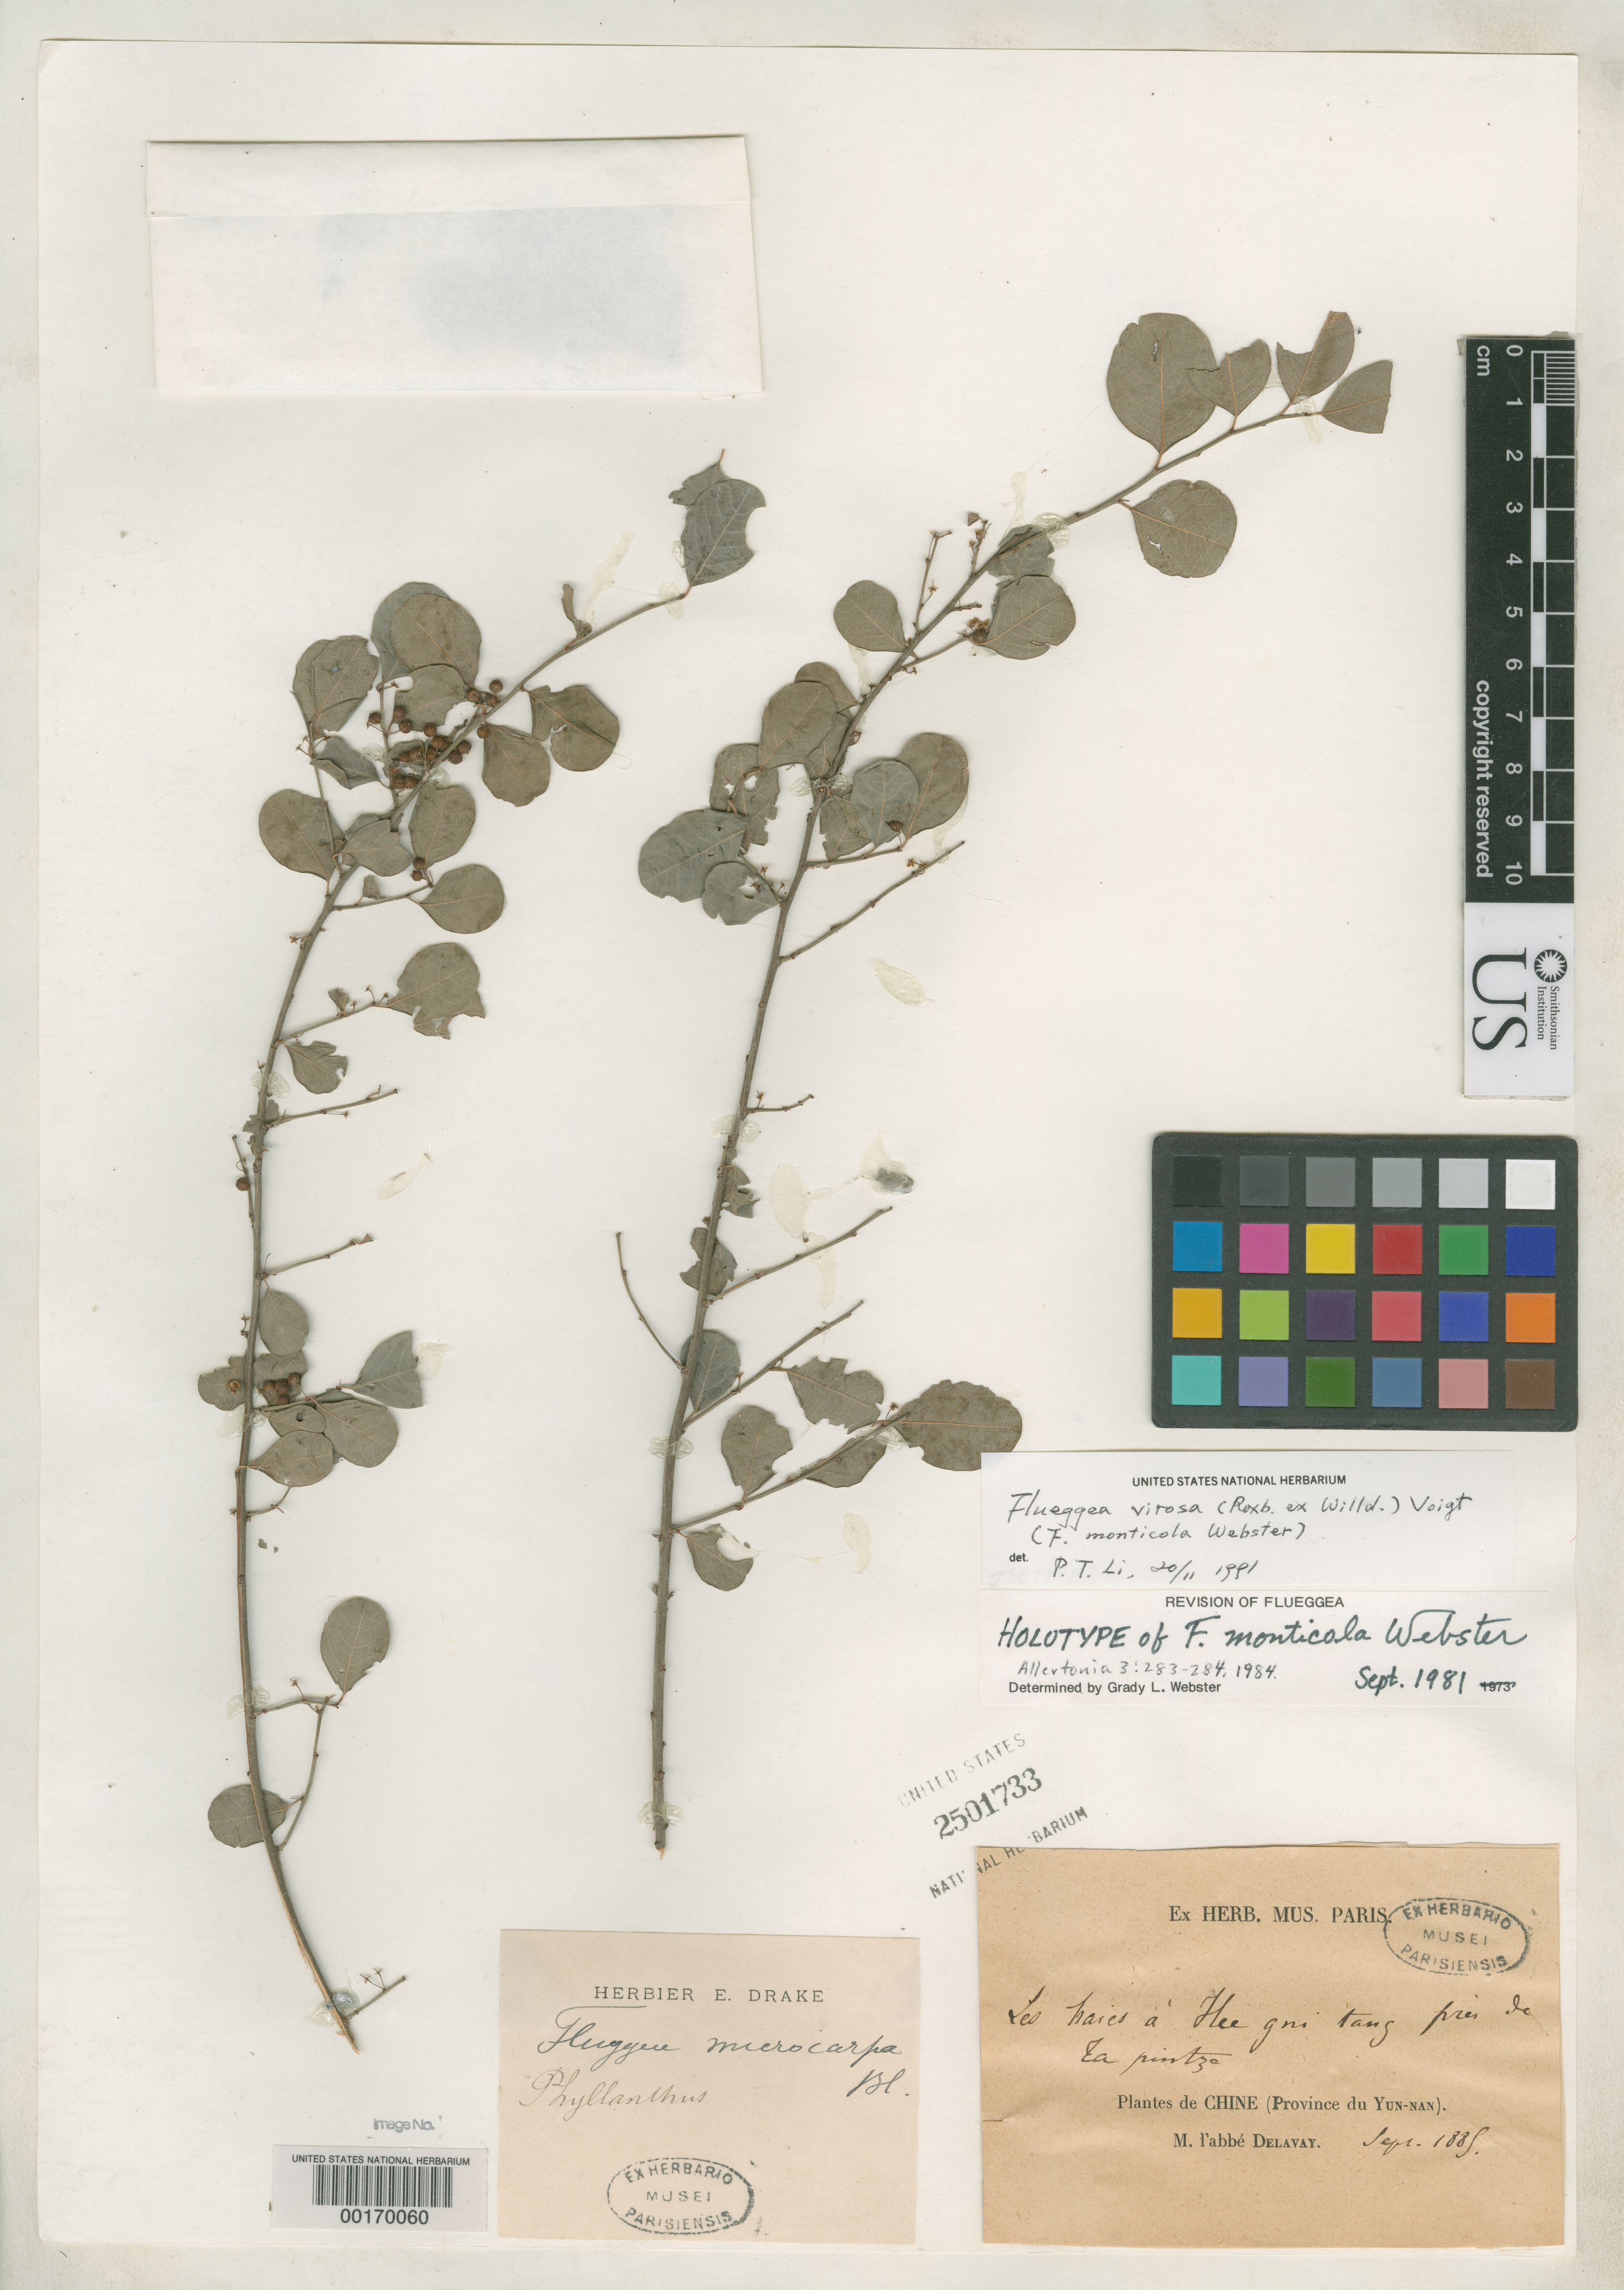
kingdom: Plantae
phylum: Tracheophyta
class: Magnoliopsida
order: Malpighiales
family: Phyllanthaceae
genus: Flueggea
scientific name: Flueggea monticola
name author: G.L. Webster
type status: Isotype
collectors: P. Delavay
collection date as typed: Sep 1885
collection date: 1885-09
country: China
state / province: Yunnan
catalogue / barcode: US 2501733